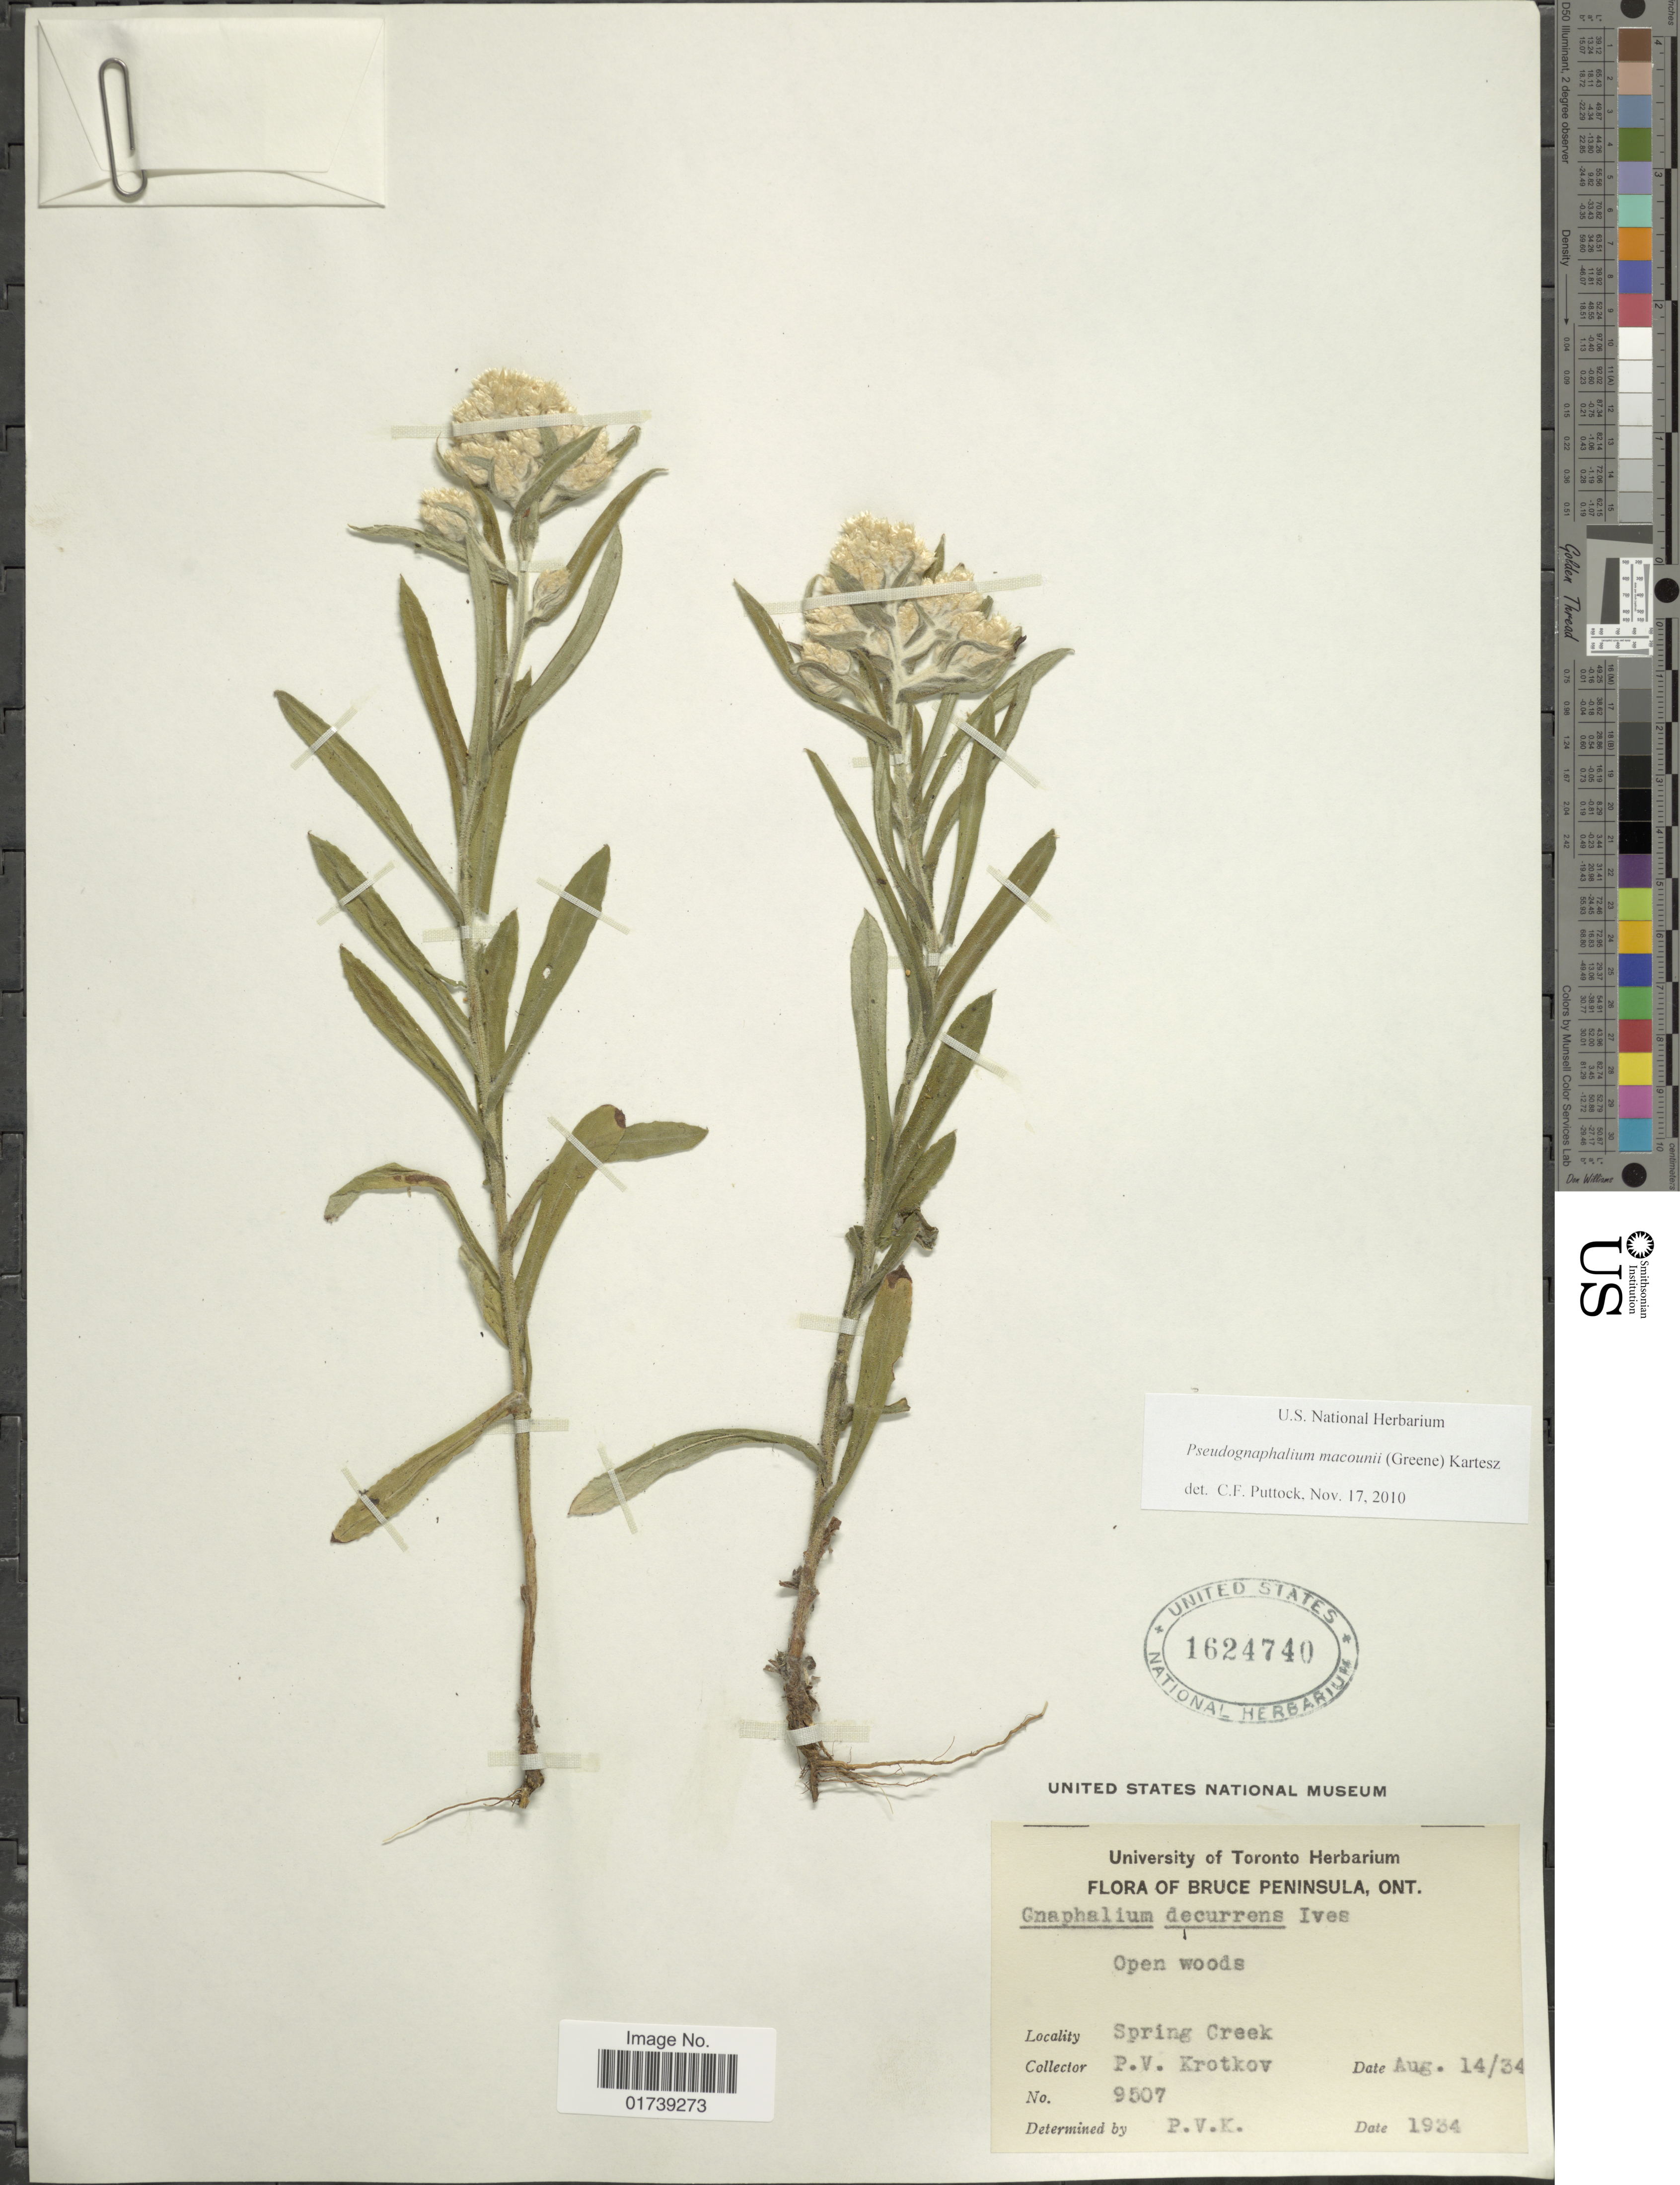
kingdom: Plantae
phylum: Tracheophyta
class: Magnoliopsida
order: Asterales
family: Asteraceae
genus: Pseudognaphalium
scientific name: Pseudognaphalium macounii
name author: (Greene) Kartesz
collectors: P. V. Krotkov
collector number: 9507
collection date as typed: Transcribed d/m/y: 14/8/34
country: Canada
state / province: Ontario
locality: Bruce Peninsula, Spring Creek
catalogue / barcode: US 1624740